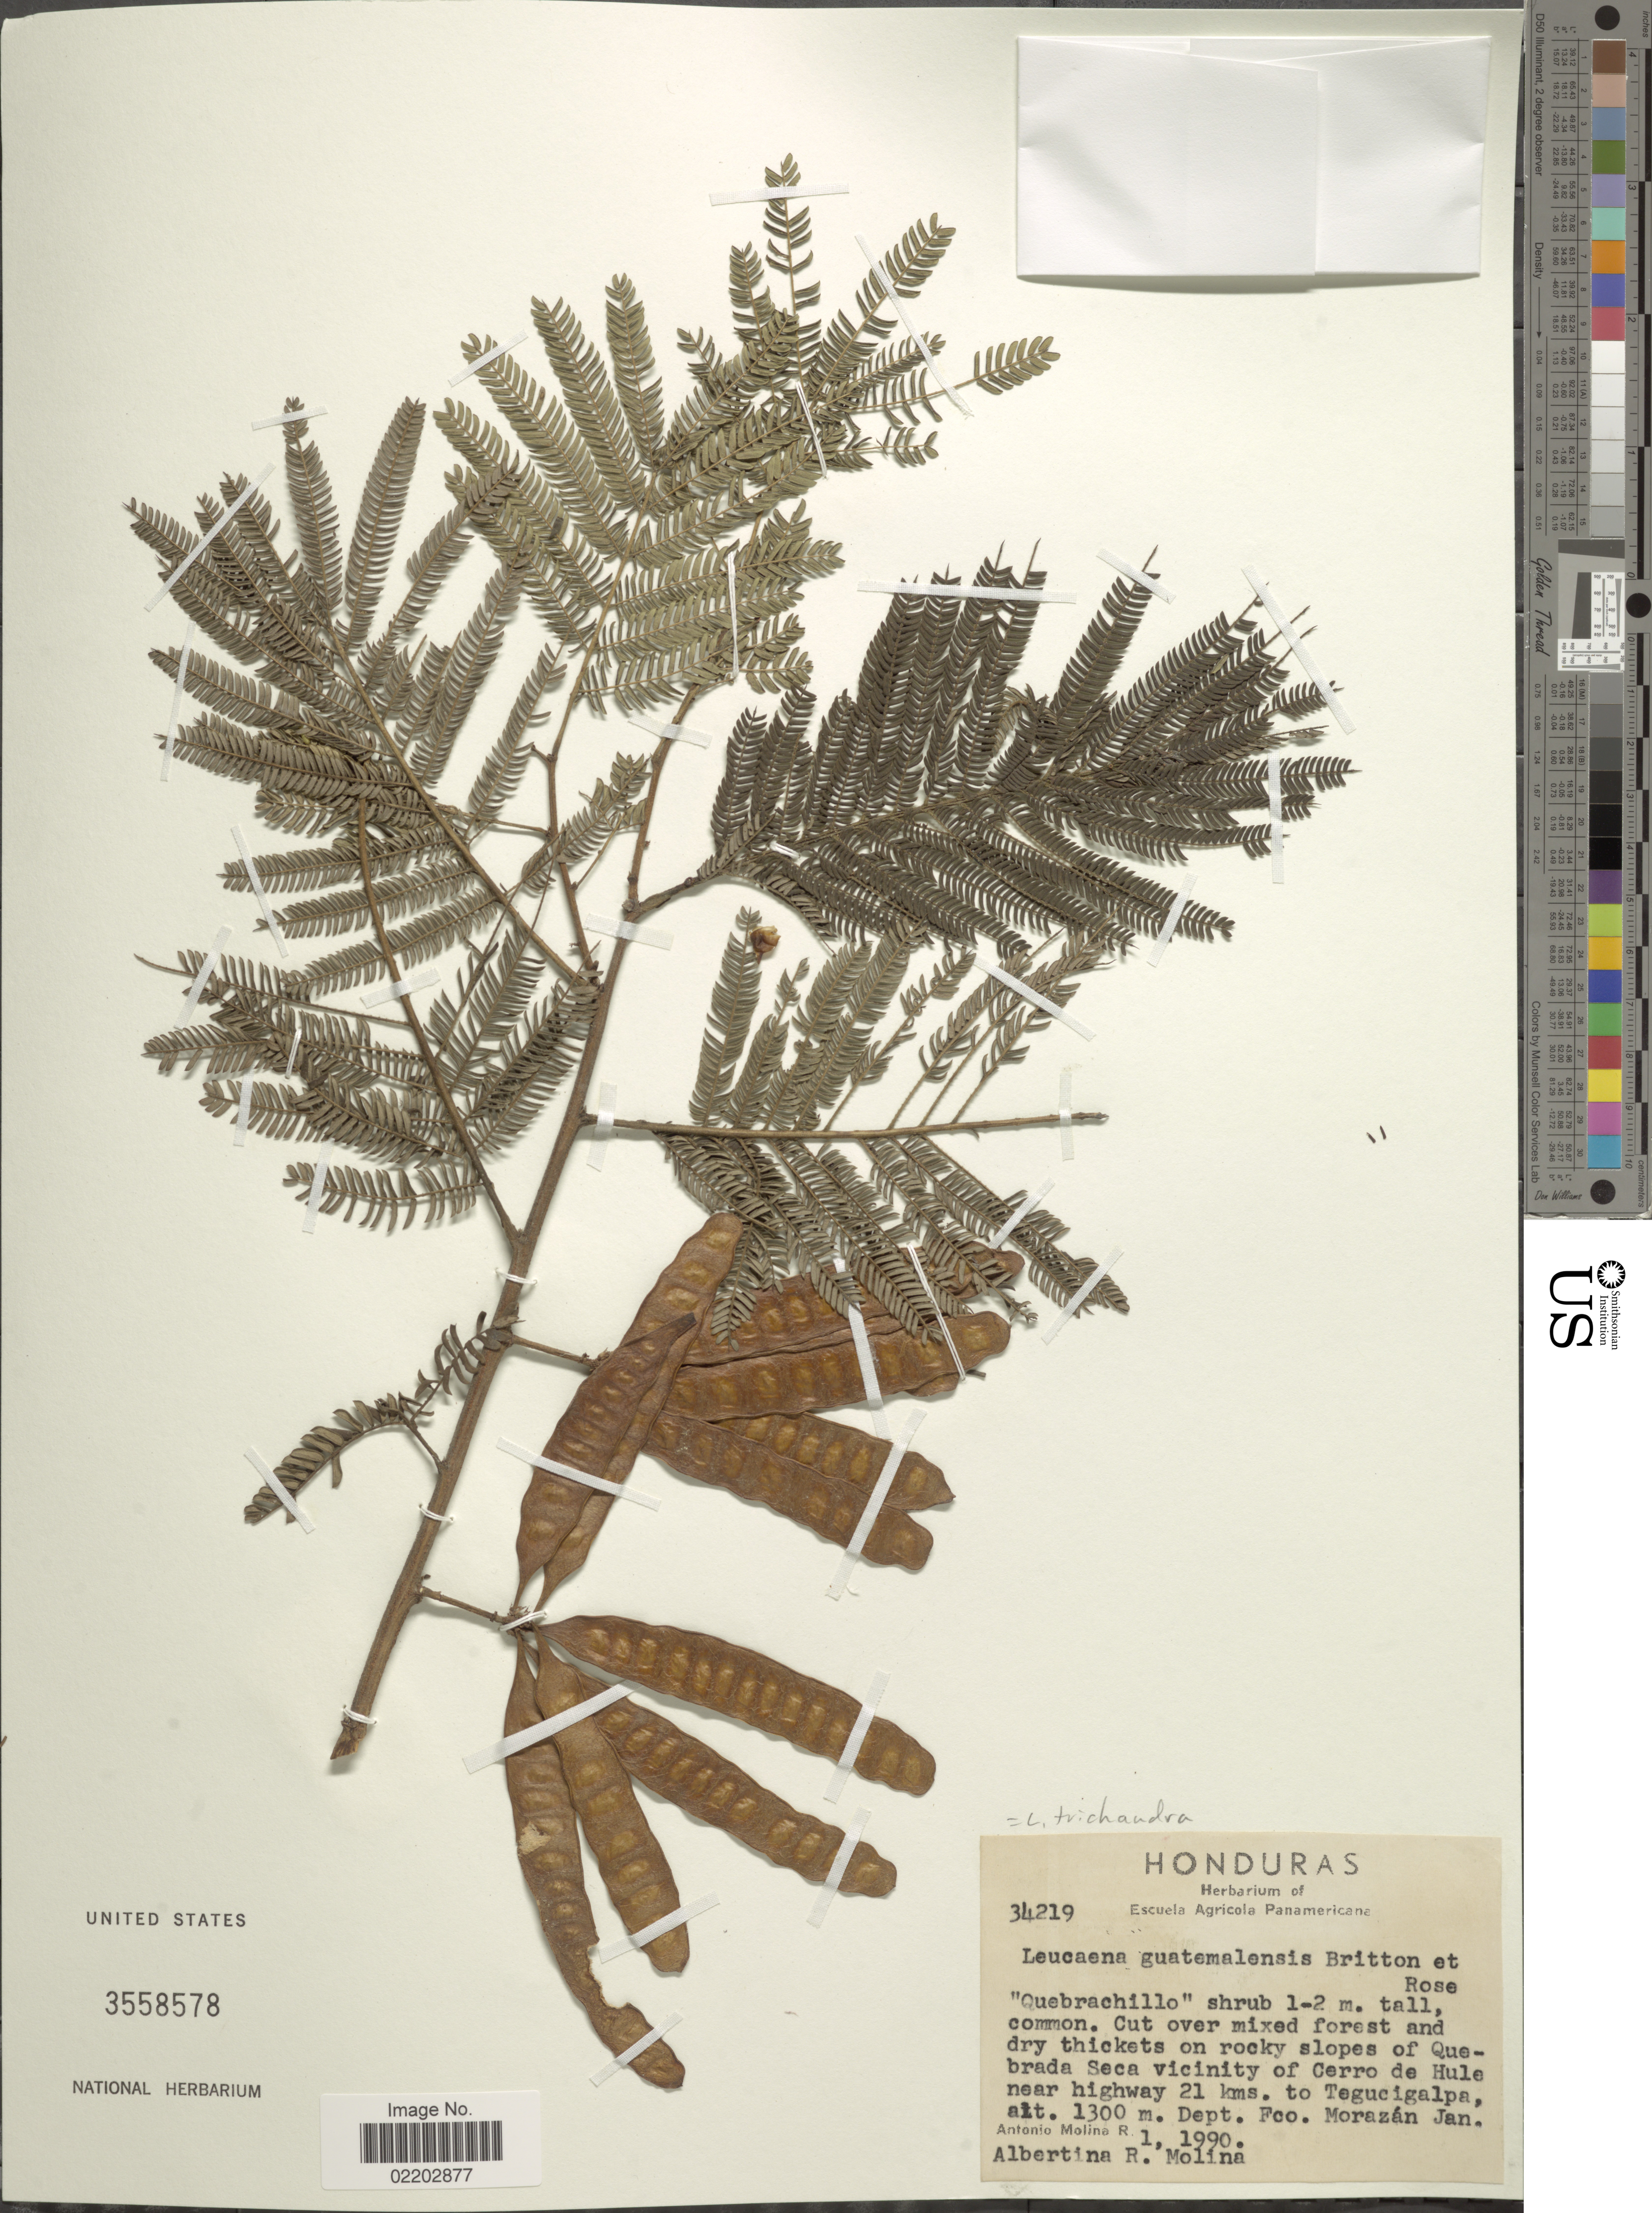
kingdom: Plantae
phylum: Tracheophyta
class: Magnoliopsida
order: Fabales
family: Fabaceae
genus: Leucaena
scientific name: Leucaena trichandra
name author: (Zucc.) Urb.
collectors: A. Molina R.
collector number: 34219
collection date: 1990-01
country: Honduras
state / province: Fco. Morazán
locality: Cut over mixed forest and dry thickets on rocky slopes of Quebrada Seca vicinity of Cerro de Hule near highway 21 kms. to Tegucigalpa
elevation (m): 1300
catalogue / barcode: US 3558578